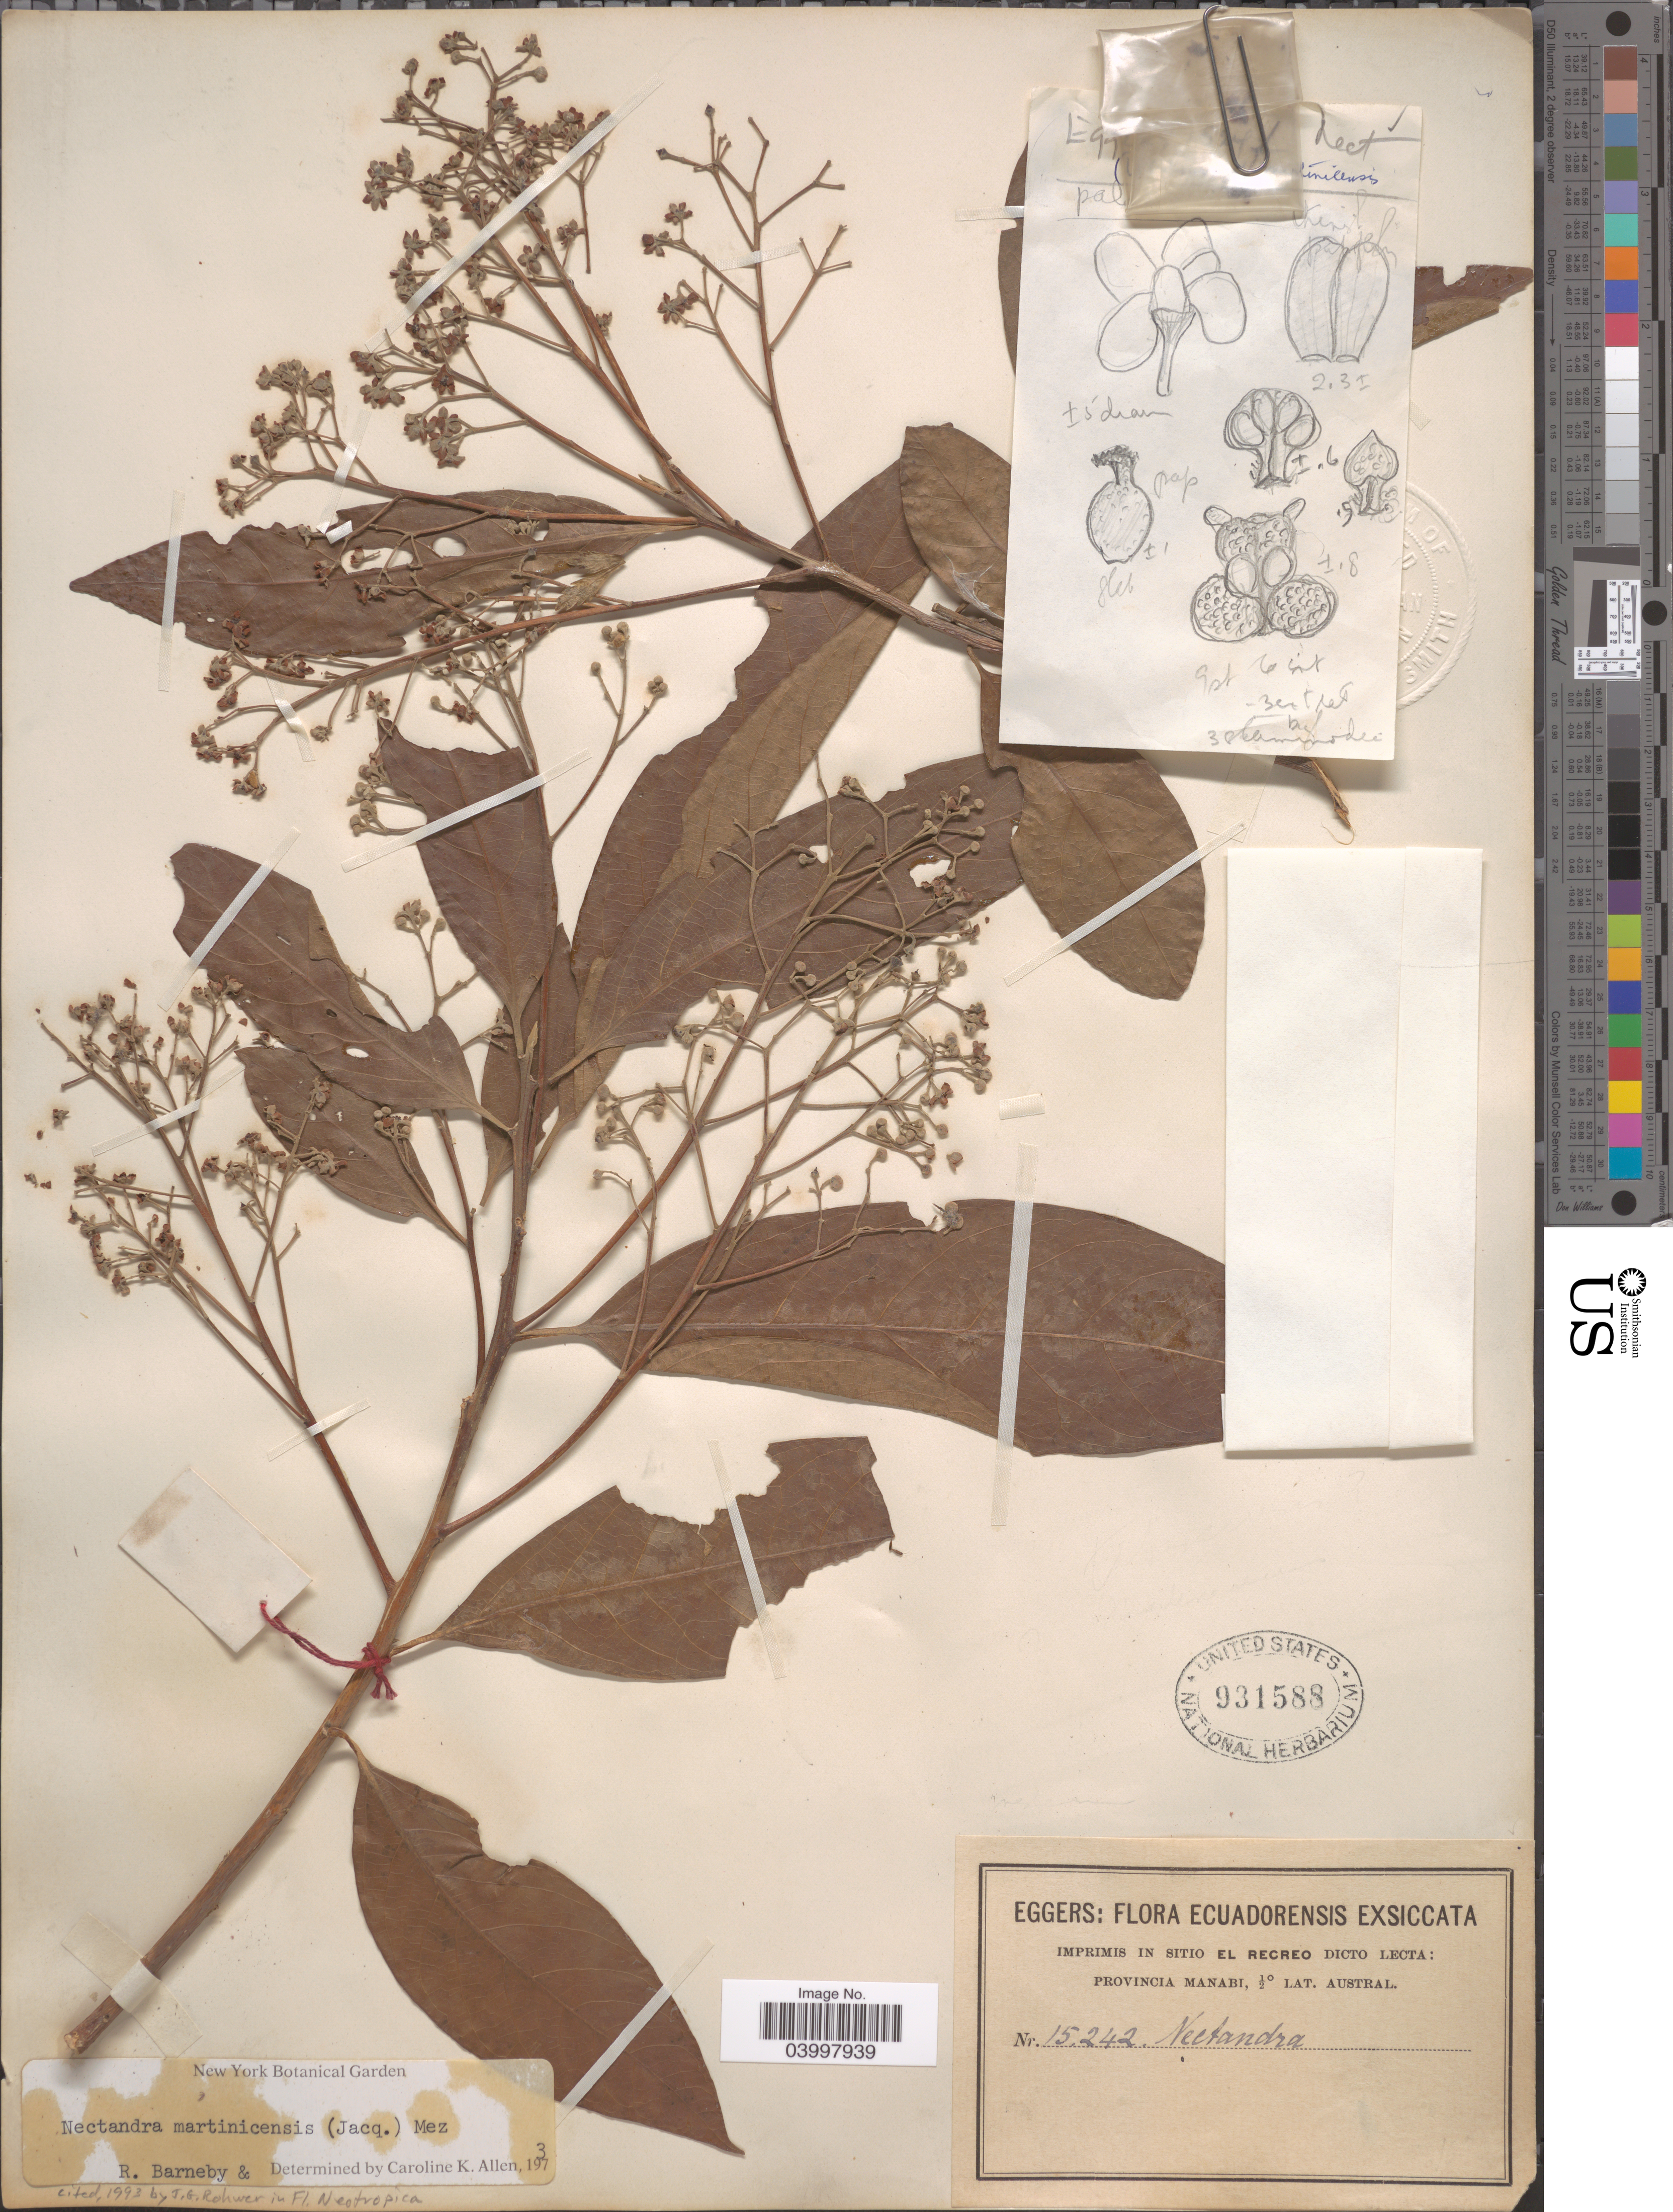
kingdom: Plantae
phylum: Tracheophyta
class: Magnoliopsida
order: Laurales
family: Lauraceae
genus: Nectandra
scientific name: Nectandra martinicensis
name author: Mez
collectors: -. Eggers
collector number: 15242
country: Ecuador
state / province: Manabí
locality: Imprimis in sitio El Recreo dicto lecta: Austral.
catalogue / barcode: US 931588